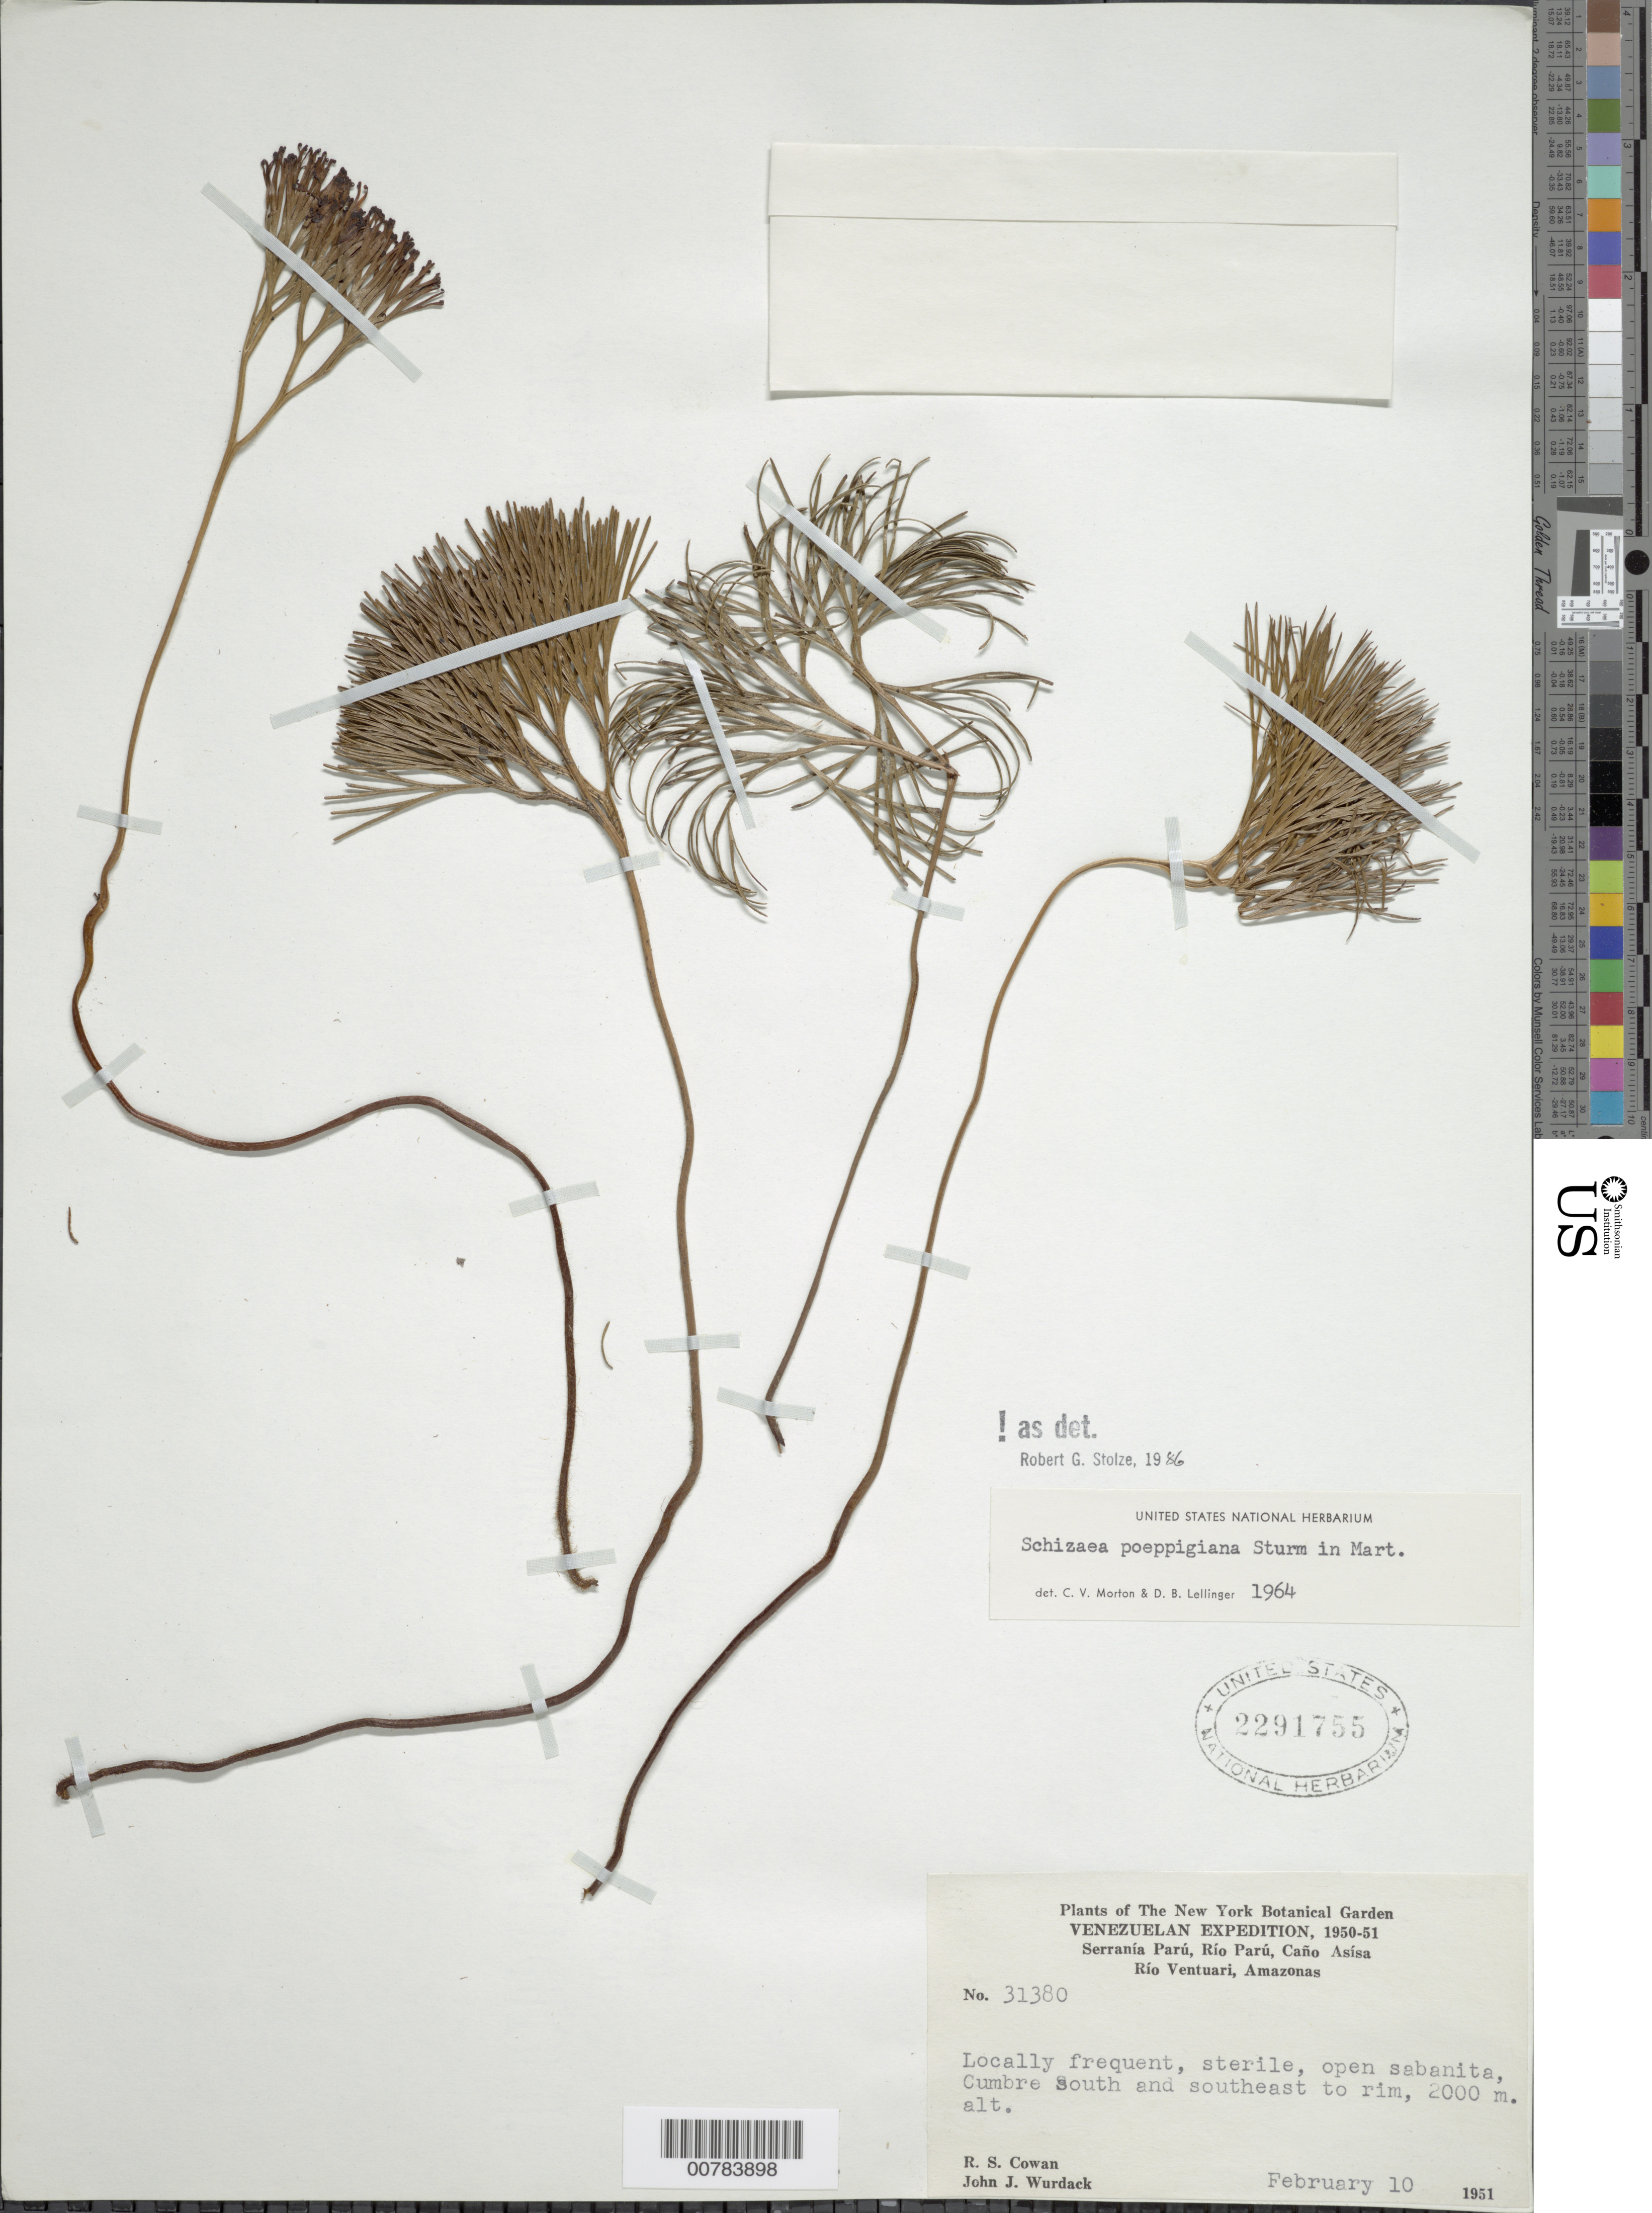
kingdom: Plantae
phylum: Tracheophyta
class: Polypodiopsida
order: Schizaeales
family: Schizaeaceae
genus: Schizaea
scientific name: Schizaea poeppigiana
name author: J.W. Sturm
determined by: Stolze, R. G.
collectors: R. S. Cowan & J. J. Wurdack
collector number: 31380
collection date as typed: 10-Feb-51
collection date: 1951-02-10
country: Venezuela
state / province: Amazonas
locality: Serranía Parú, Río Parú, Caño Asísa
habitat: Open sabanita, cumbre South and SE to rim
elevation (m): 2000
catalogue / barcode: US 2291755